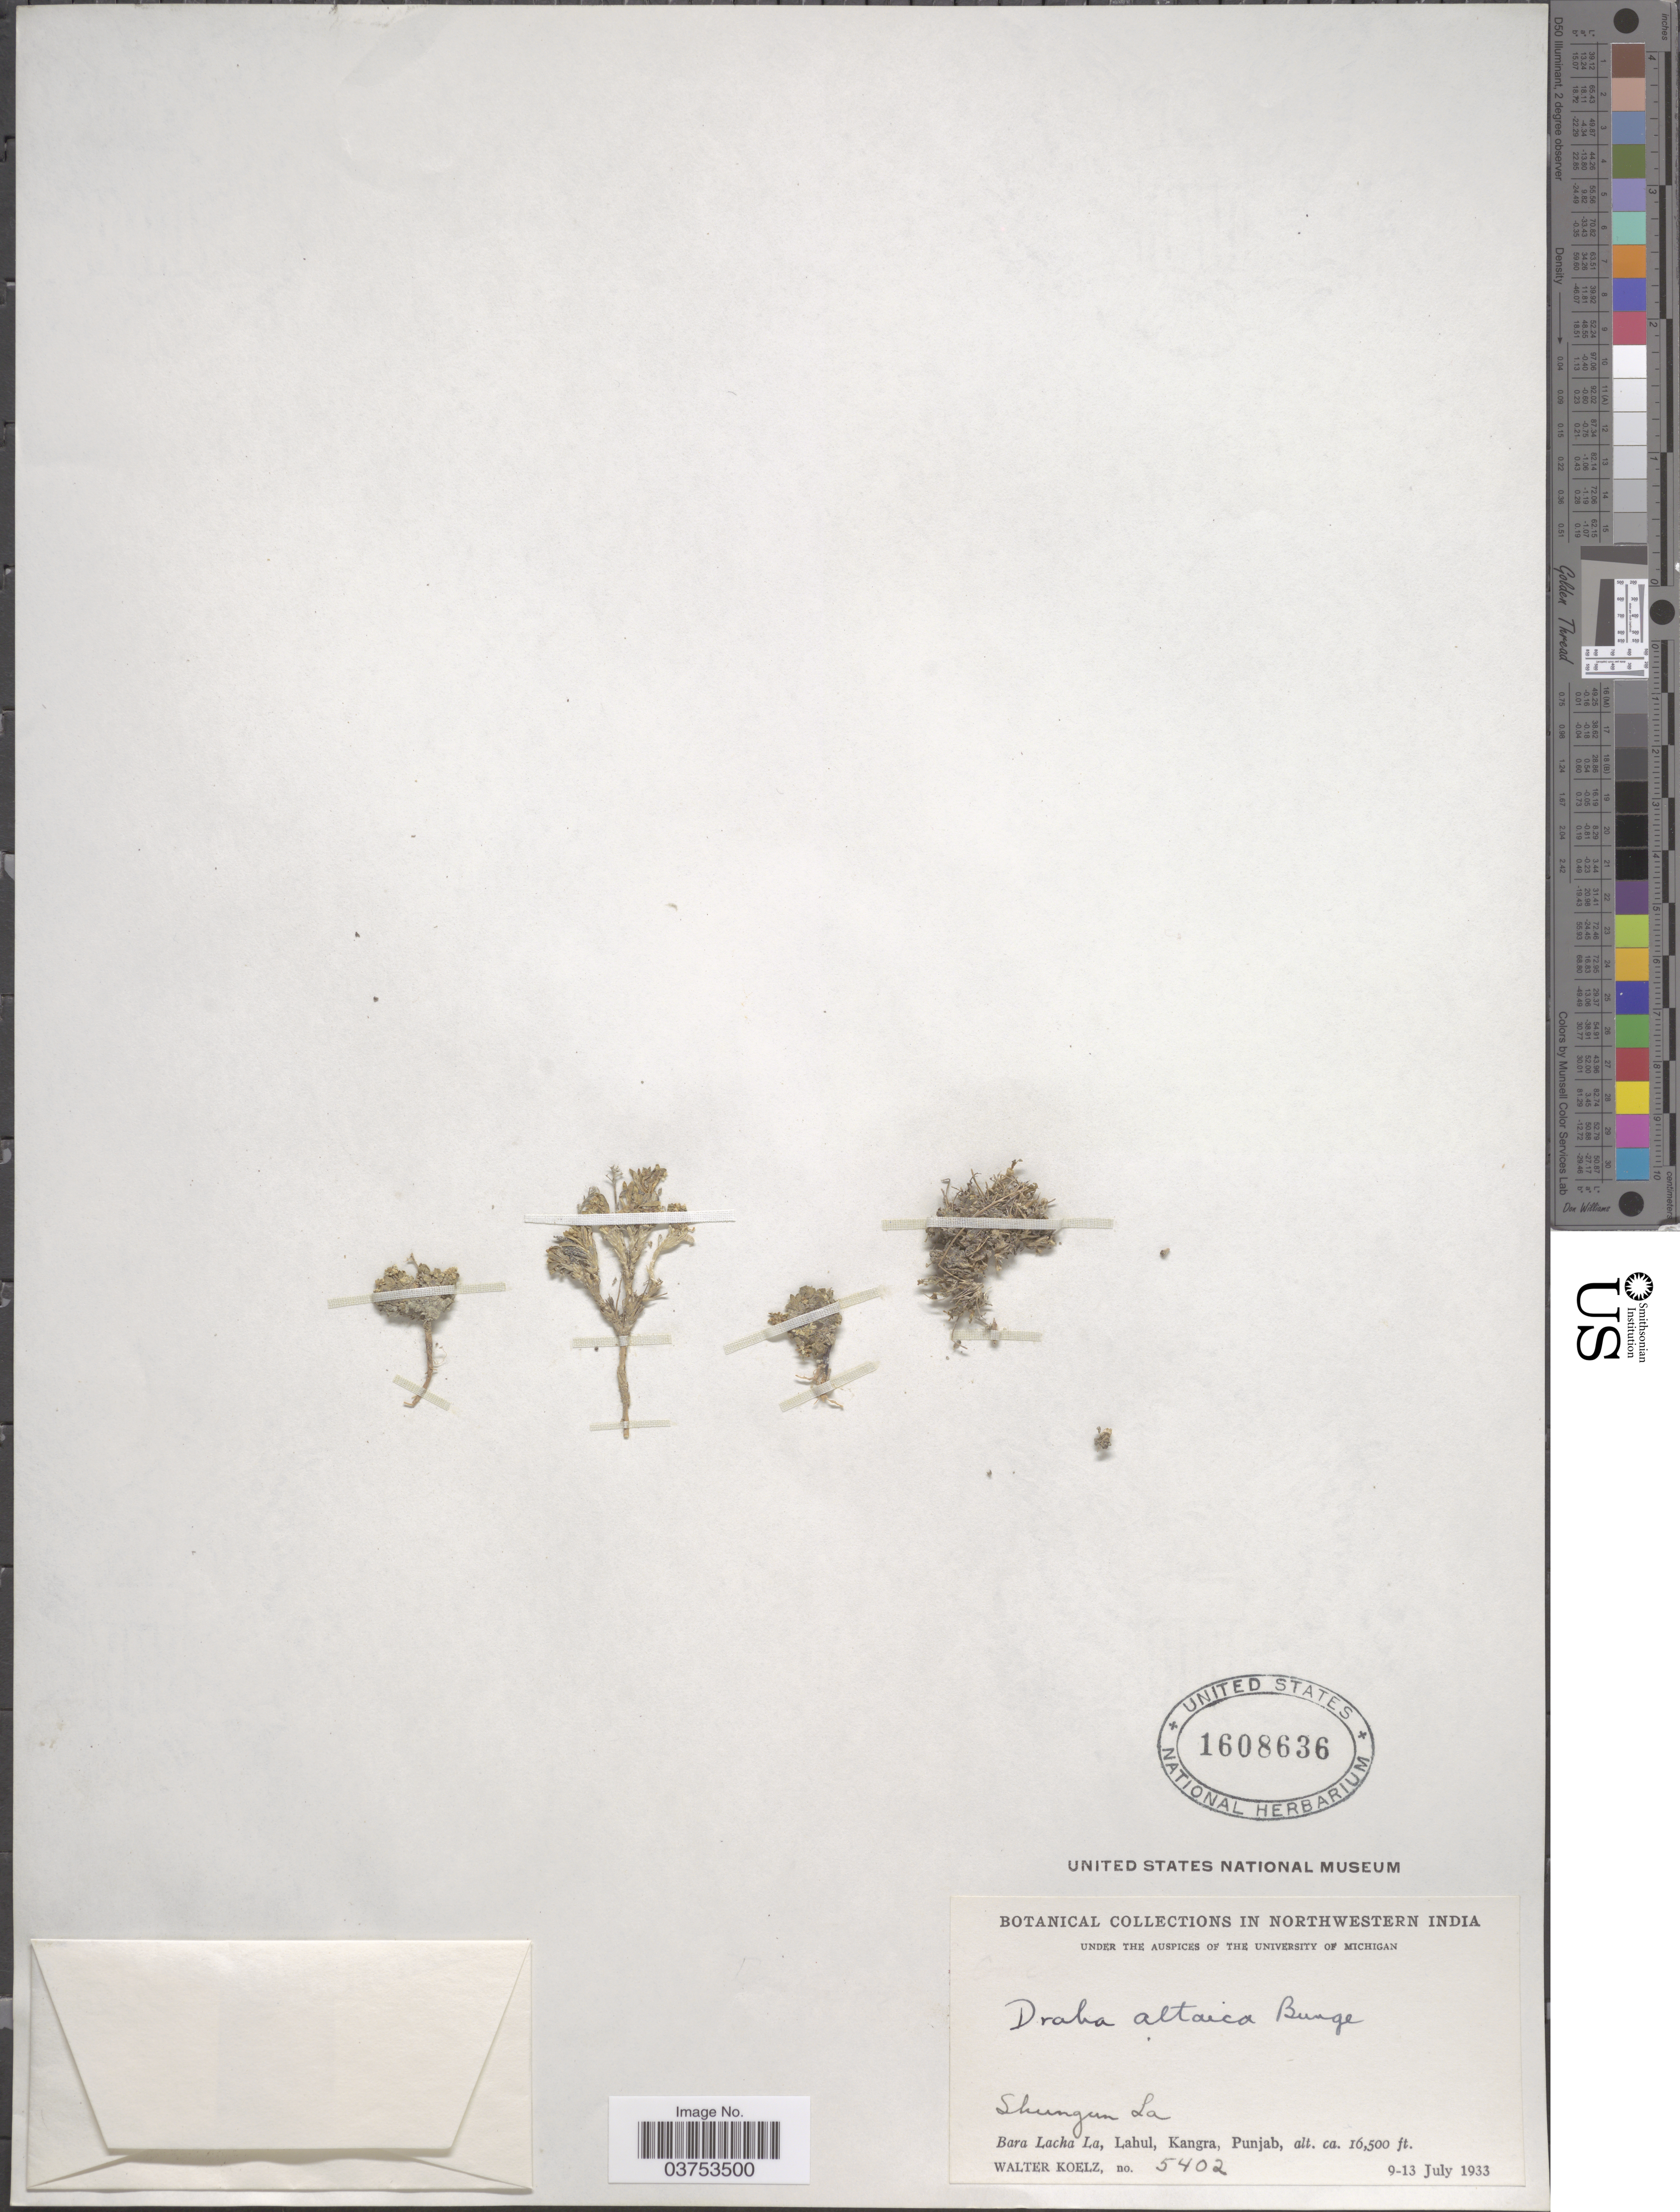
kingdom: Plantae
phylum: Tracheophyta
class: Magnoliopsida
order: Brassicales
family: Brassicaceae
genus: Draba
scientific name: Draba altaica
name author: (C.A. Mey.) Bunge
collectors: W. N. Koelz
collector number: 5402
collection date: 1933-07-09/1933-07-13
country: India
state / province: Punjab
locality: Northwestern India. Shungun La. Bara Lacha La, Lahul, Kangra.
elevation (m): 5029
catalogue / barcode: US 1608636